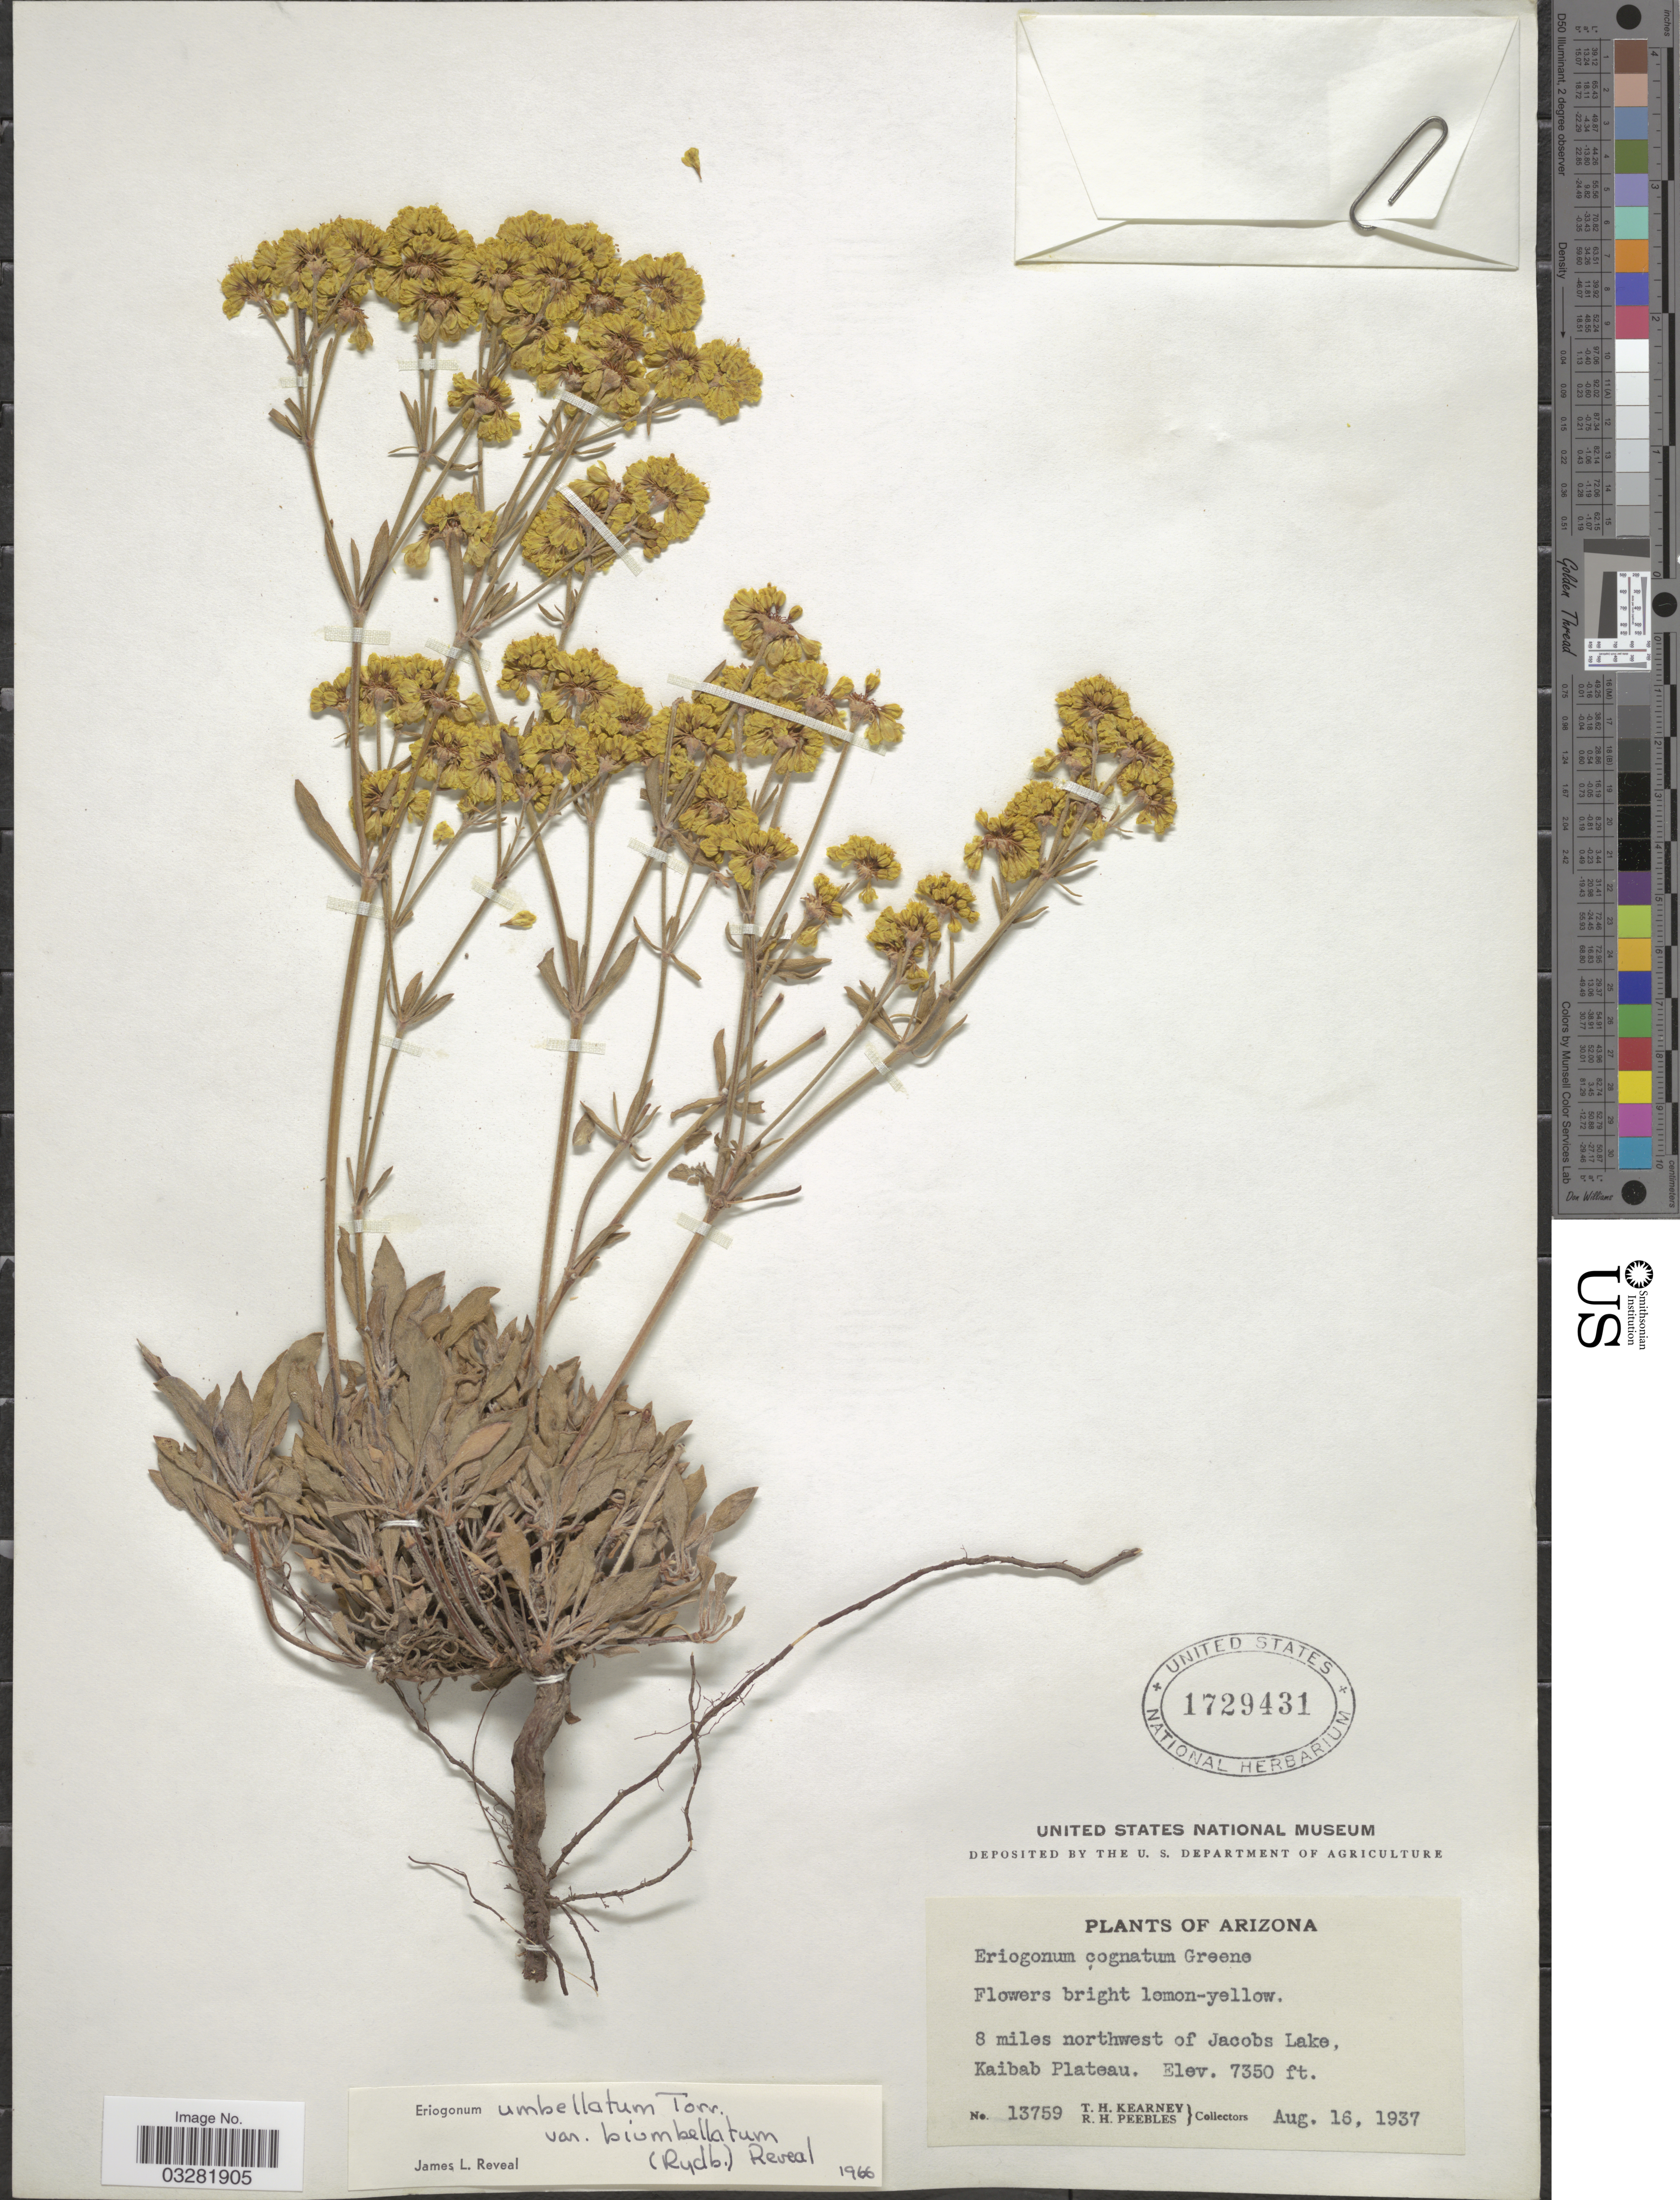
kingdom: Plantae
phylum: Tracheophyta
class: Magnoliopsida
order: Caryophyllales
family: Polygonaceae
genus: Eriogonum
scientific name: Eriogonum umbellatum var. subaridum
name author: S. Stokes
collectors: T. H. Kearney & R. H. Peebles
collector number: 13759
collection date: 1937-08-16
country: United States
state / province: Arizona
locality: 8 miles northwest of Jacobs Lake, Kaibab Plateau.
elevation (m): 2240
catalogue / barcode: US 1729431